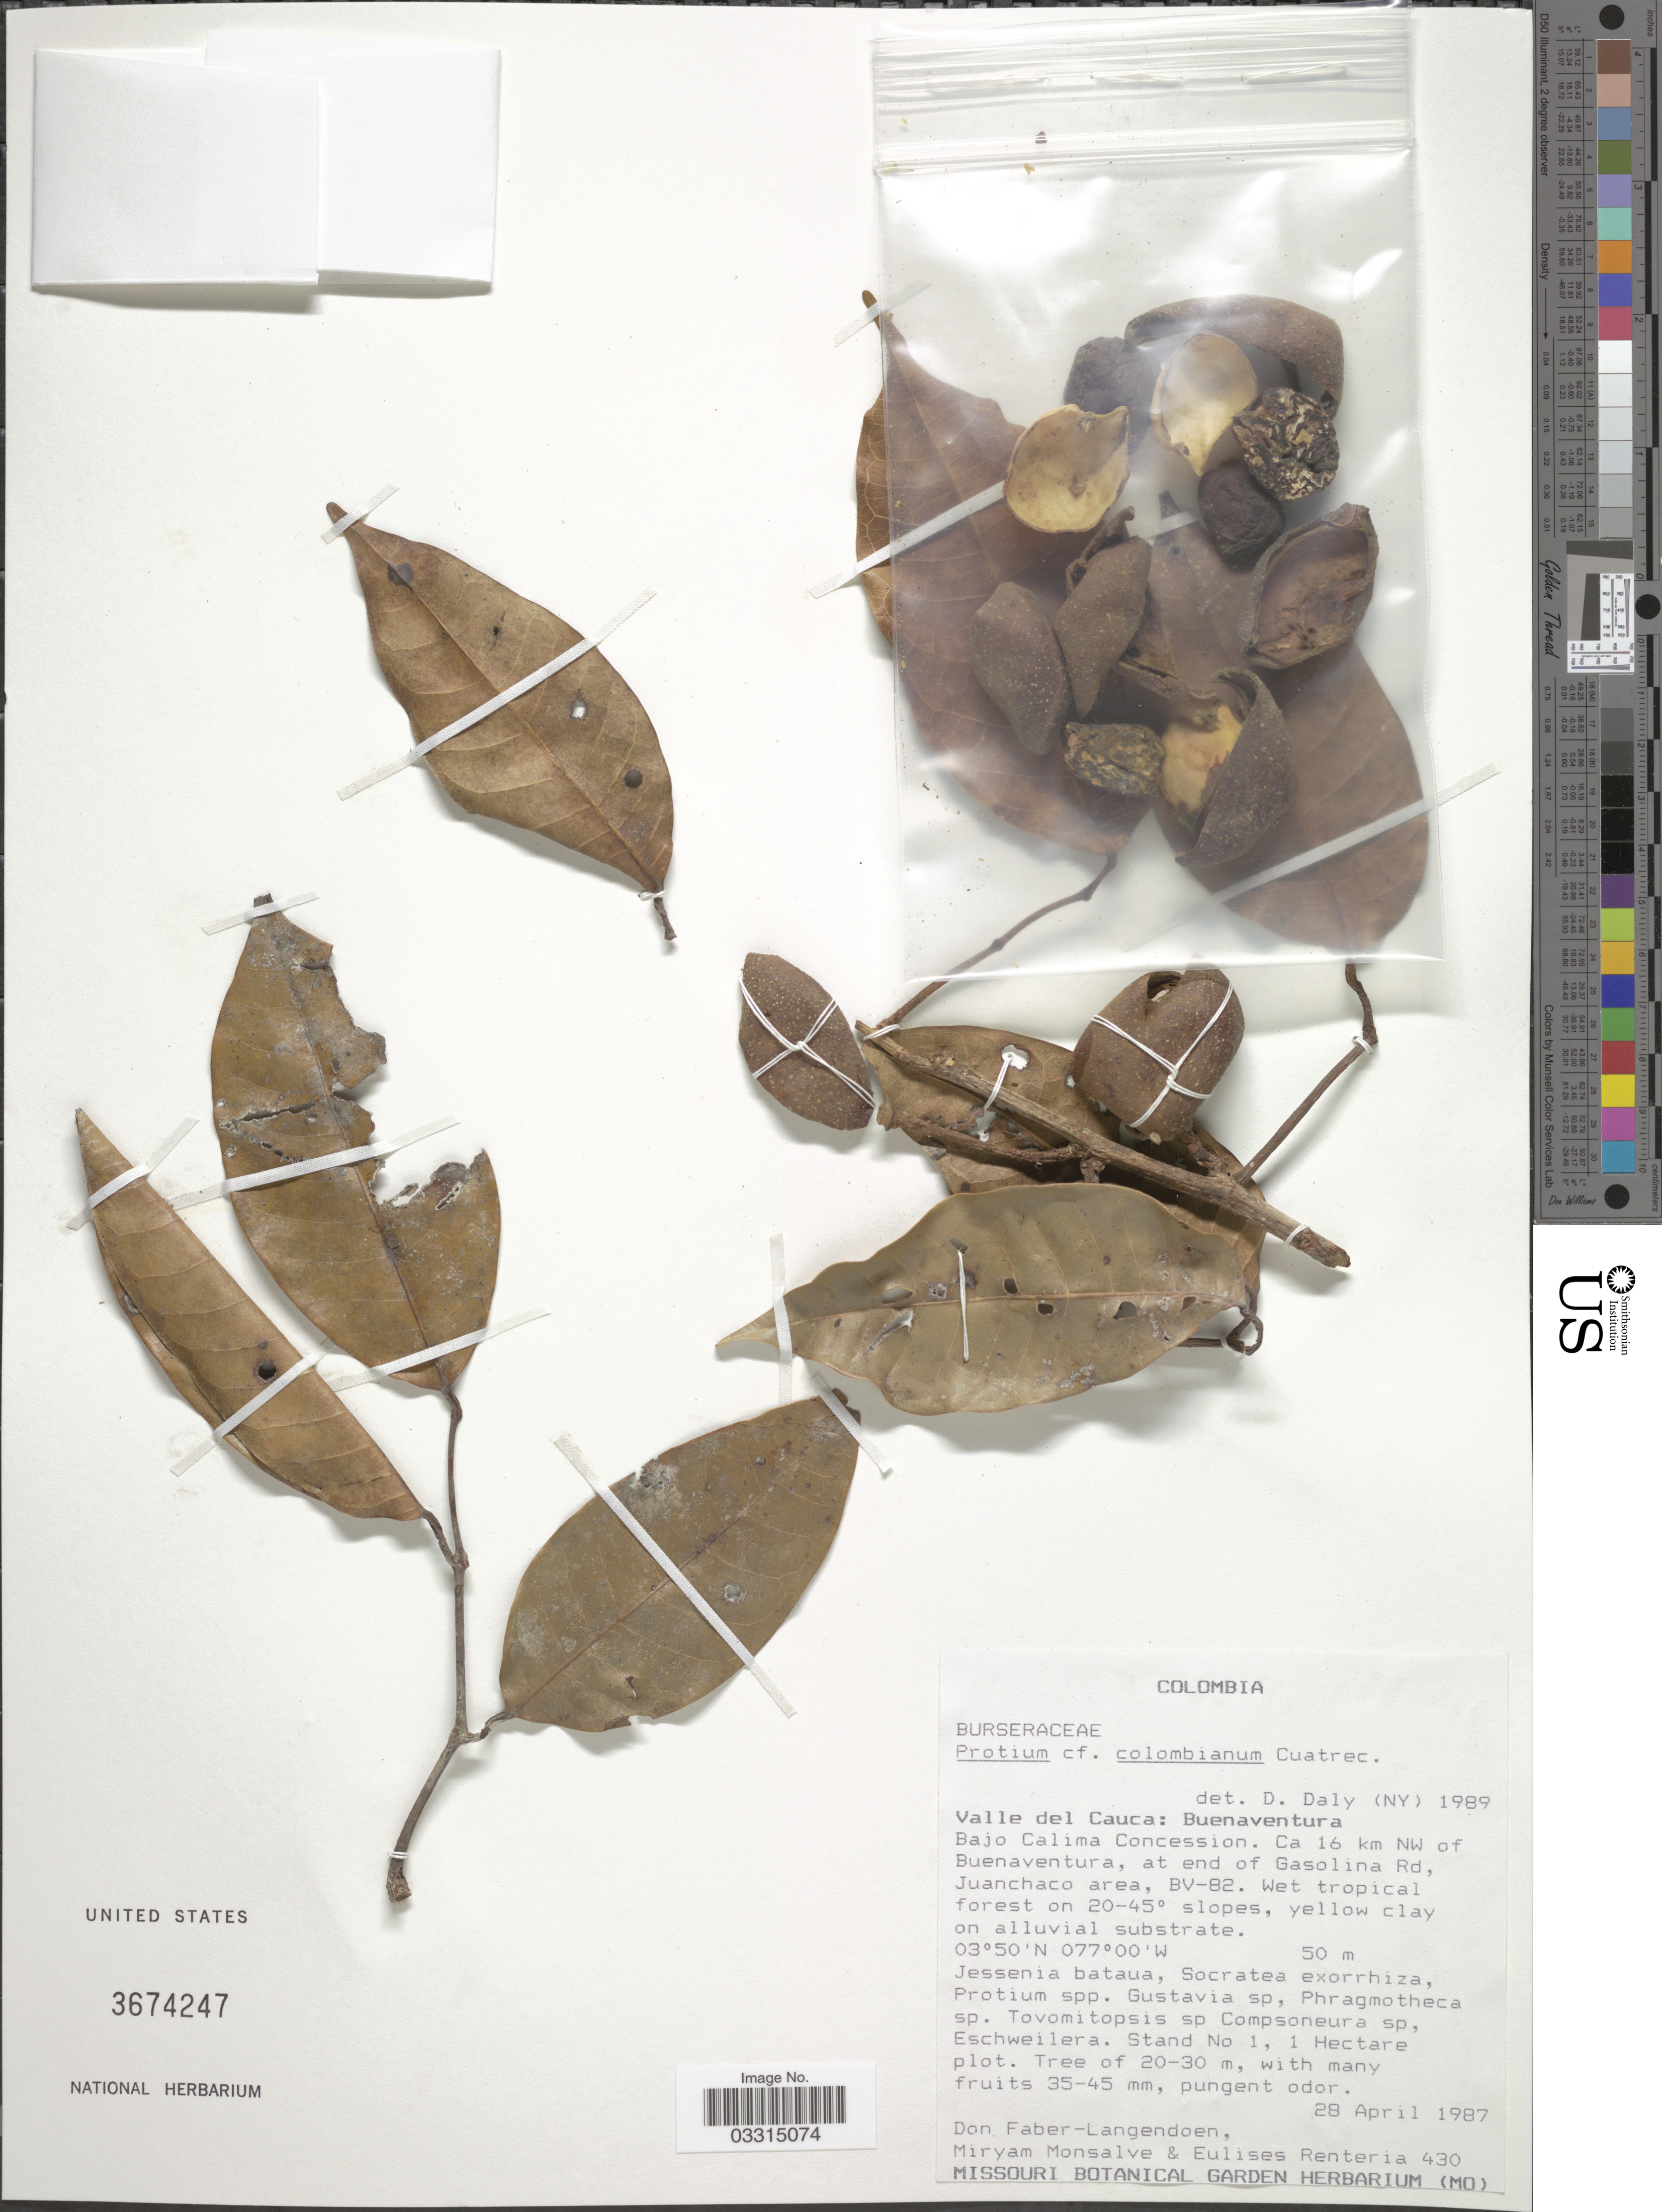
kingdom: Plantae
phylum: Tracheophyta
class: Magnoliopsida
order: Sapindales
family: Burseraceae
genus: Protium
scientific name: Protium colombianum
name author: Cuatrec.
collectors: D. Faber-Langendoen, M. Monsalve & E. Renteria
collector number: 430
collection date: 1987-04-28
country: Colombia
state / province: Valle del Cauca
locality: Buenaventura. Bajo Calima Concession. Ca 16 km NW of Buenaventura, at end of Gasolina Rd, Juanchaco area, BV-82.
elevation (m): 50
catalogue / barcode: US 3674247